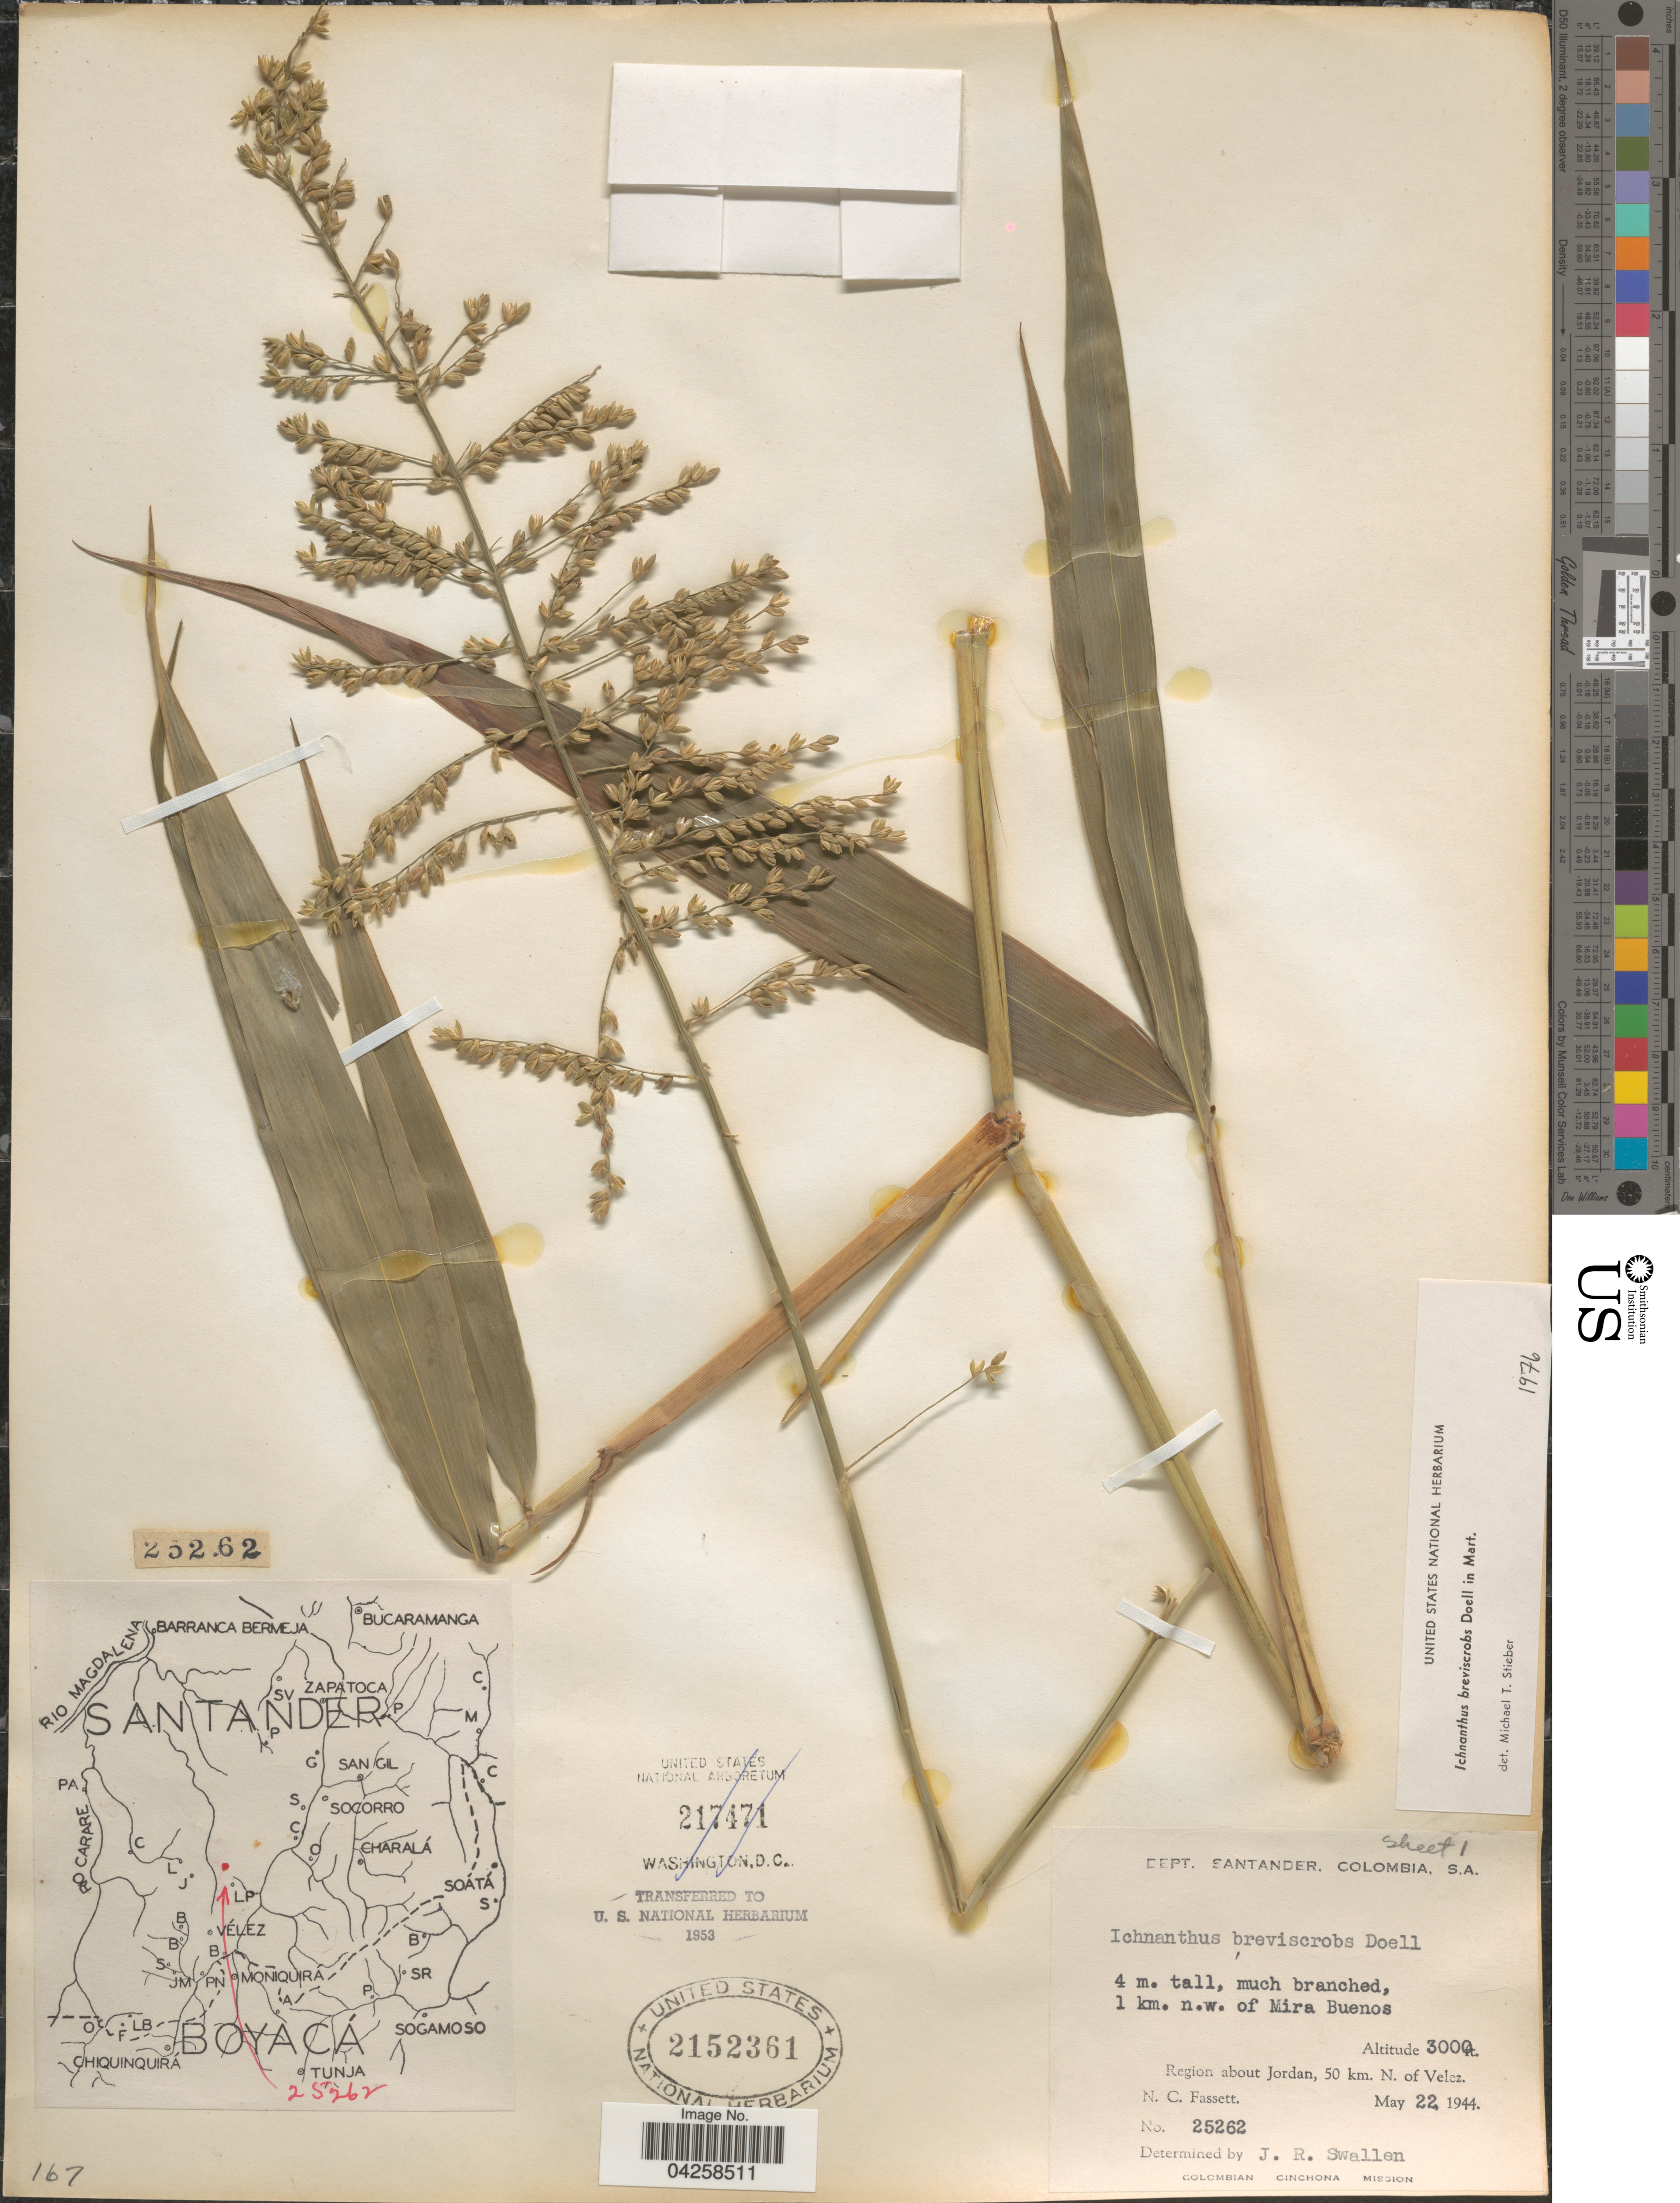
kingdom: Plantae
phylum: Tracheophyta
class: Liliopsida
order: Poales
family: Poaceae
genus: Ichnanthus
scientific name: Ichnanthus breviscrobs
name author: Döll in Mart.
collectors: N. C. Fassett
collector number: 25262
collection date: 1944-05-22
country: Colombia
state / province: Santander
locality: Dept. Santander. 1 km. n.w. of Mira Buenos. Region about Jordan, 50 km. N. of Velez. Colombian Cinchona Mission.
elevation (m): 914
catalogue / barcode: US 2152361